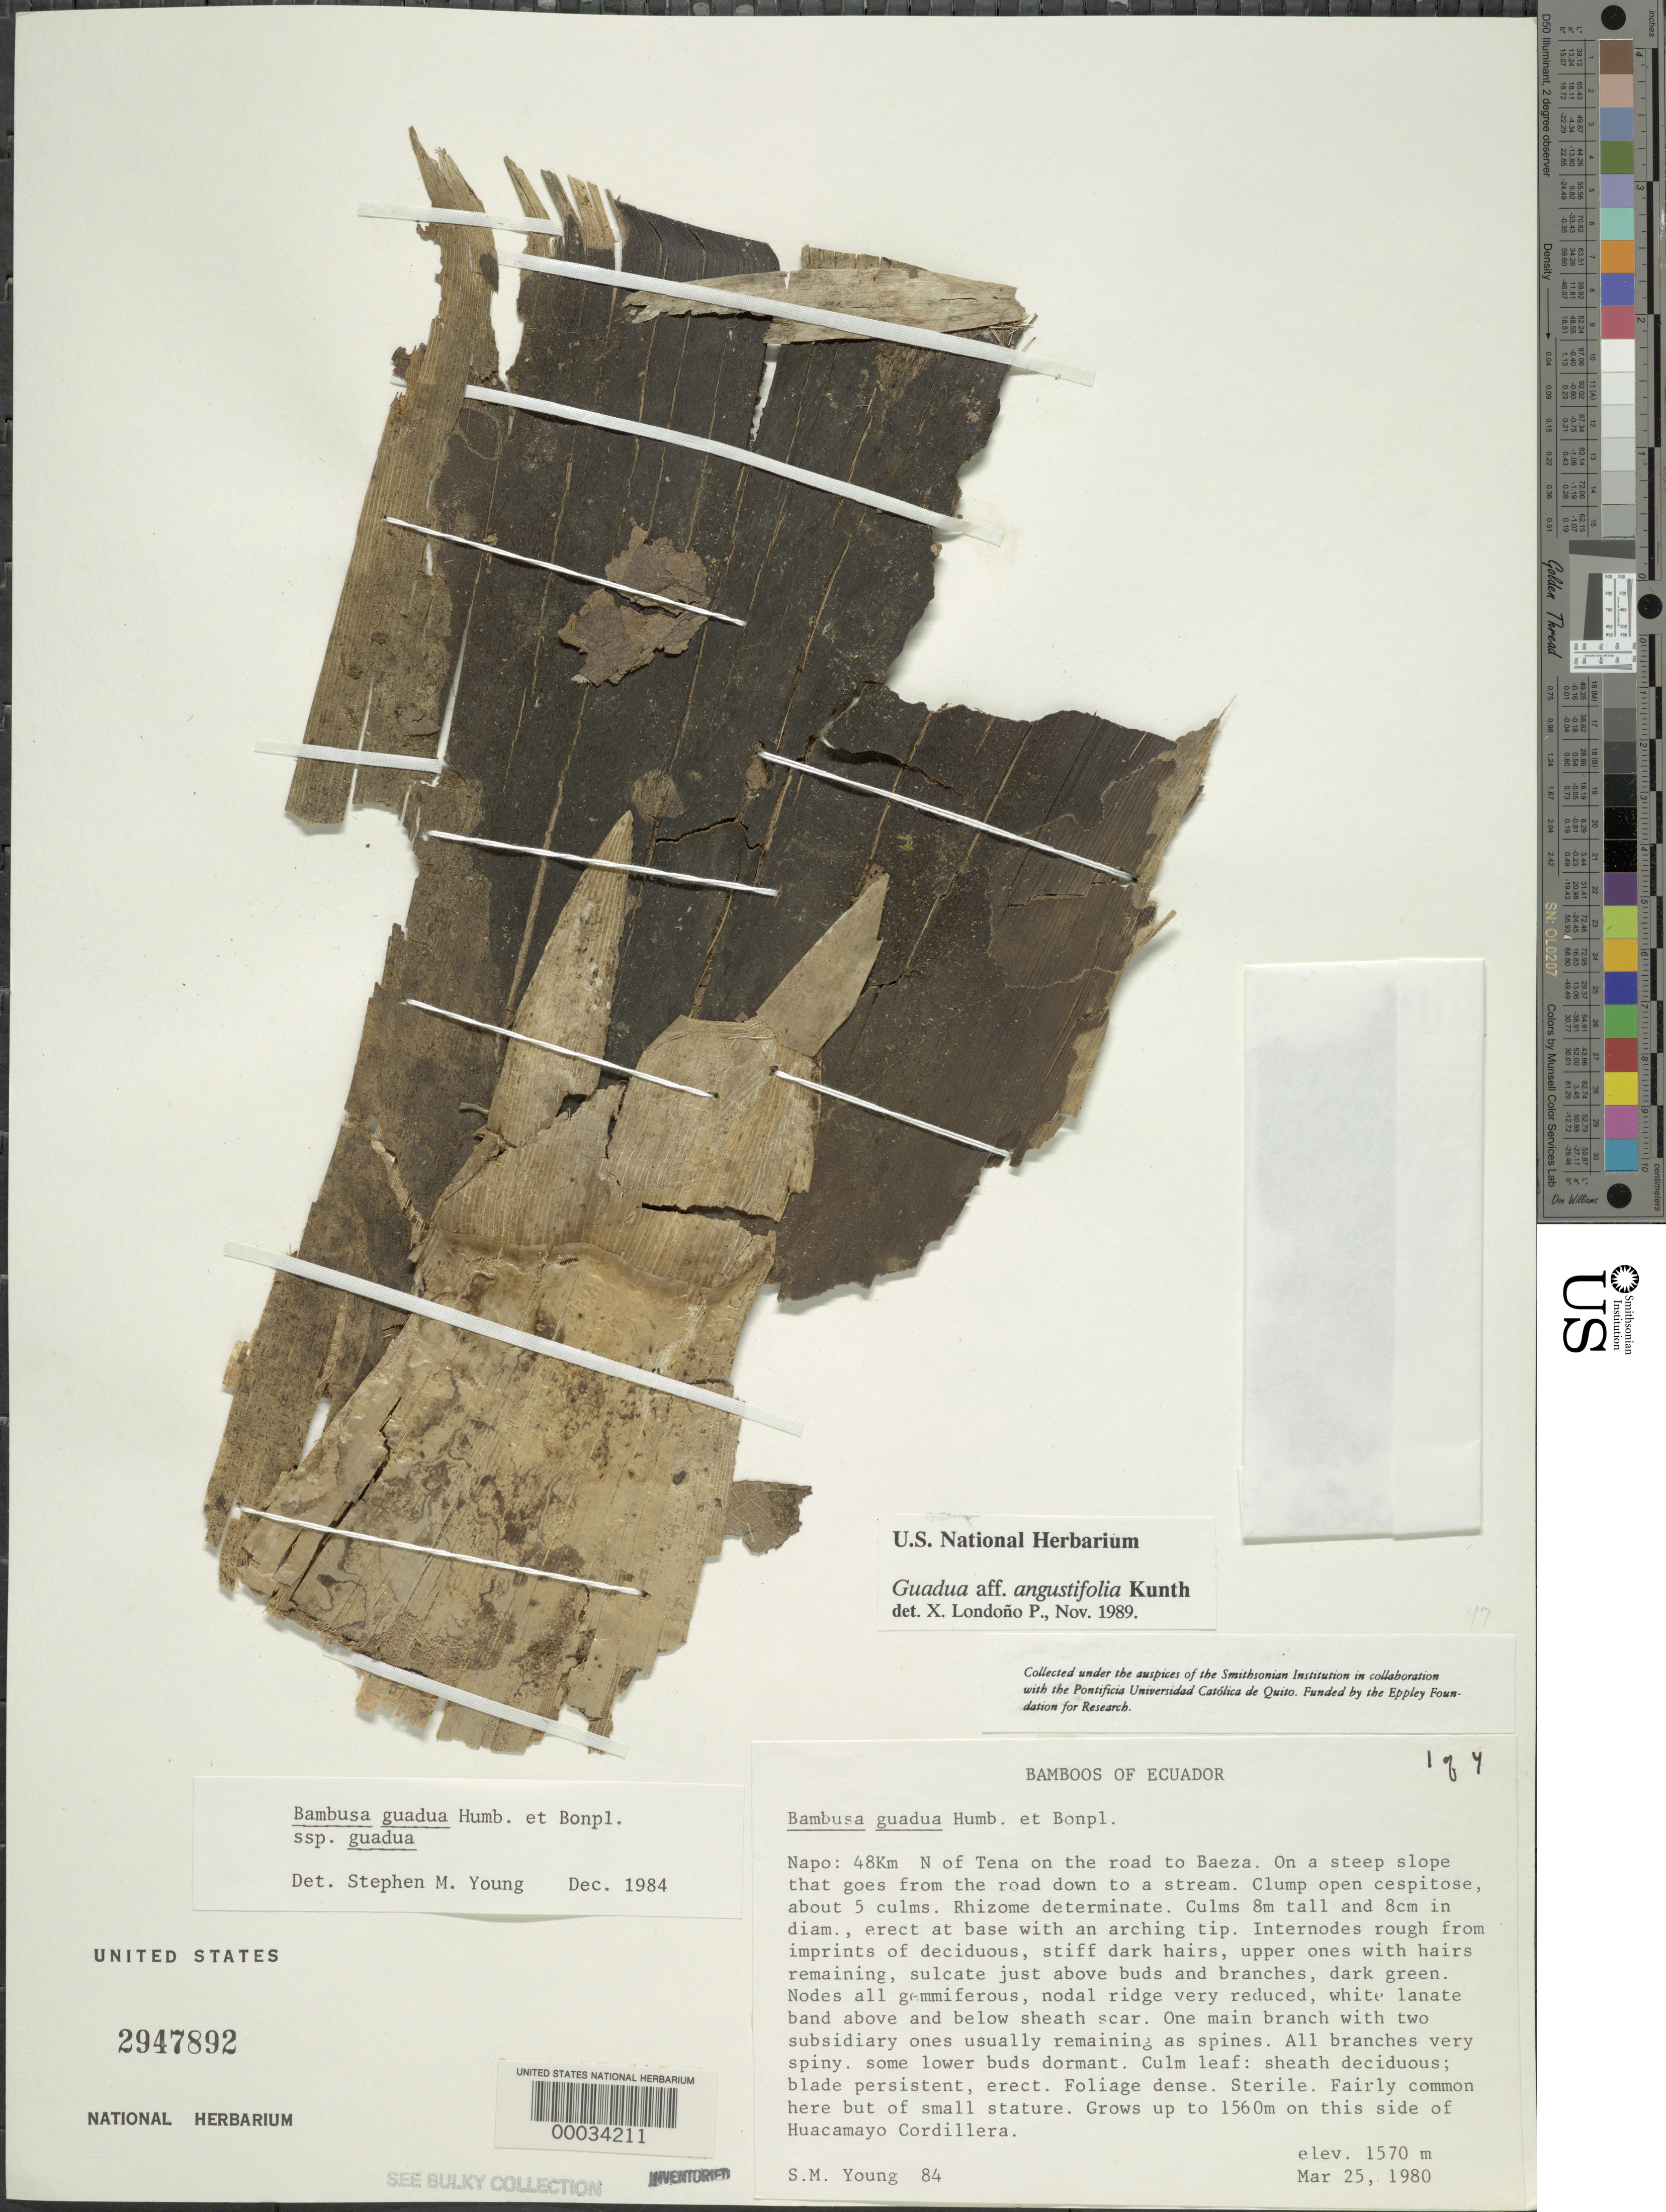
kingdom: Plantae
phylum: Tracheophyta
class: Liliopsida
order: Poales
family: Poaceae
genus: Guadua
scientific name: Guadua angustifolia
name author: Kunth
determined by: Londoño, X., (TULV), Jardin Botanico "Juan Maria Cespedes"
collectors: S. Young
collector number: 84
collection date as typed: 25 Mar 1980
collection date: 1980-03-25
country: Ecuador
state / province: Napo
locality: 48 km N of Tena on the road to baeza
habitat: Steep slope down to a stream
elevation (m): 1570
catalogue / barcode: US 2947892